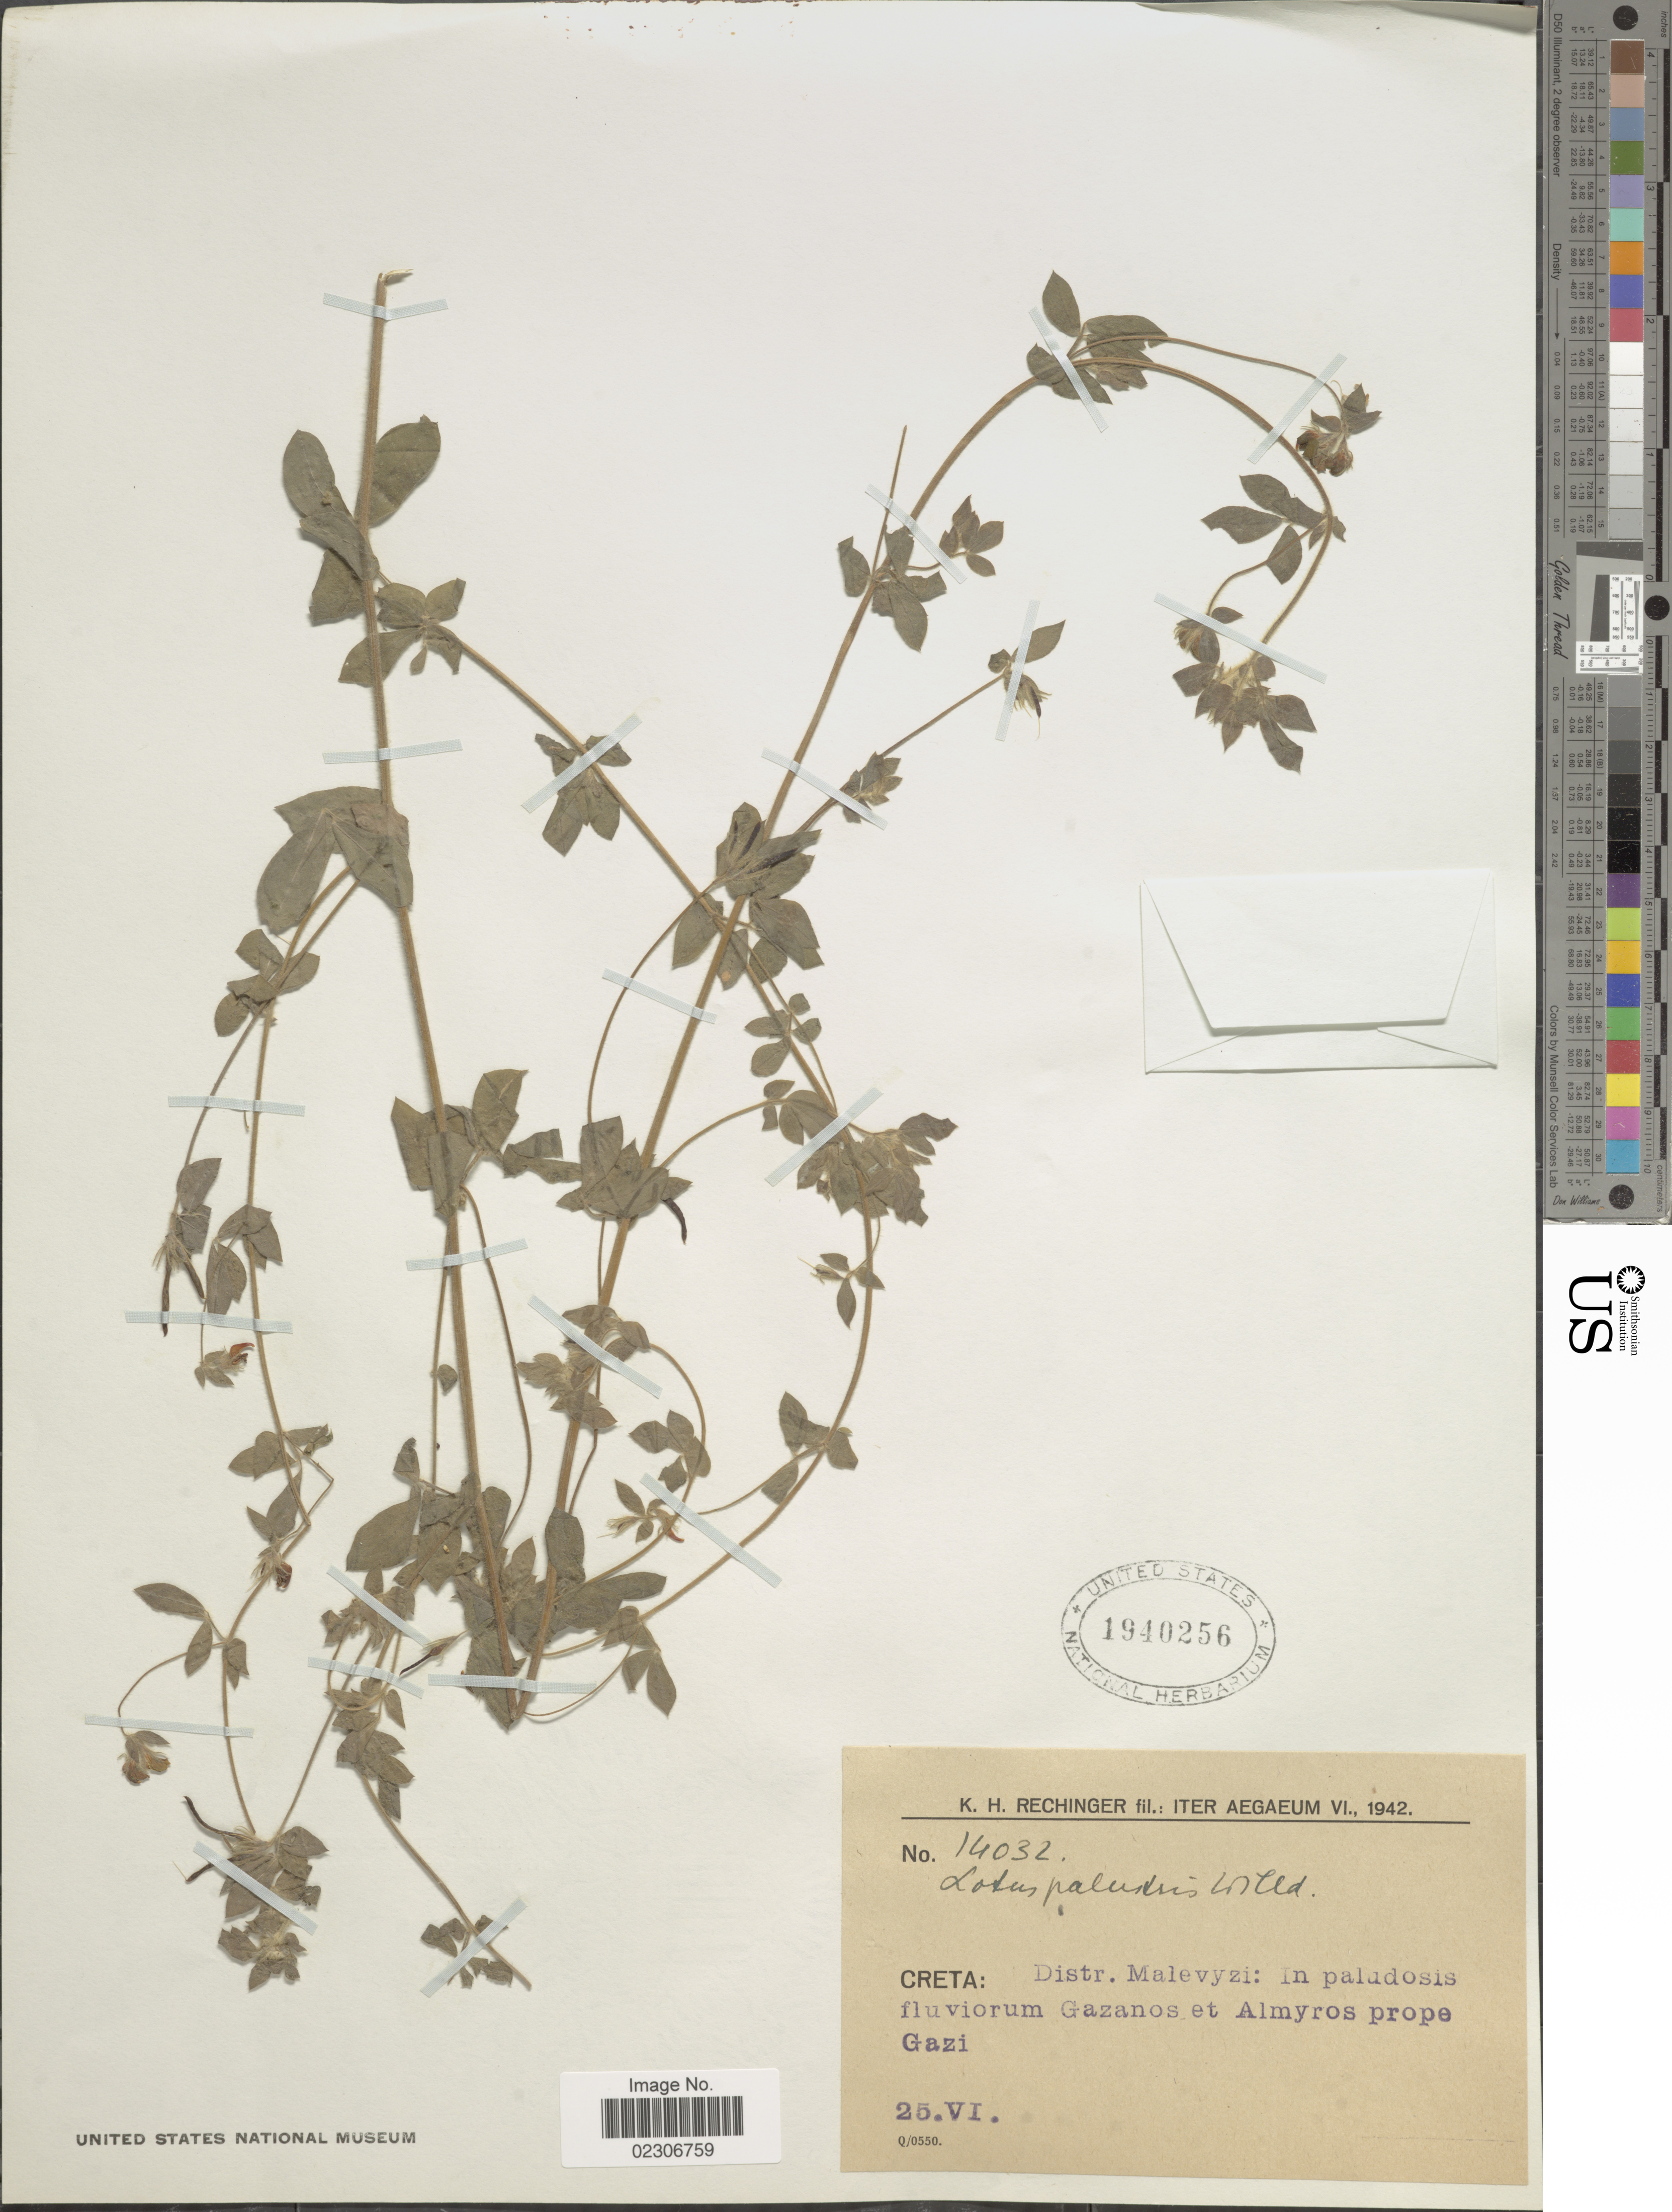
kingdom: Plantae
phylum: Tracheophyta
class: Magnoliopsida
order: Fabales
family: Fabaceae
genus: Lotus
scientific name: Lotus palustris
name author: Willd.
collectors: K. H. Rechinger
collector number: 14032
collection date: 1942-06-25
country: Greece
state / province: Crete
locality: Creta: Distr. Malevyzi: in paludosis fluviorum Gazanos et Almyros prope. Gazi.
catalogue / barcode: US 1940256